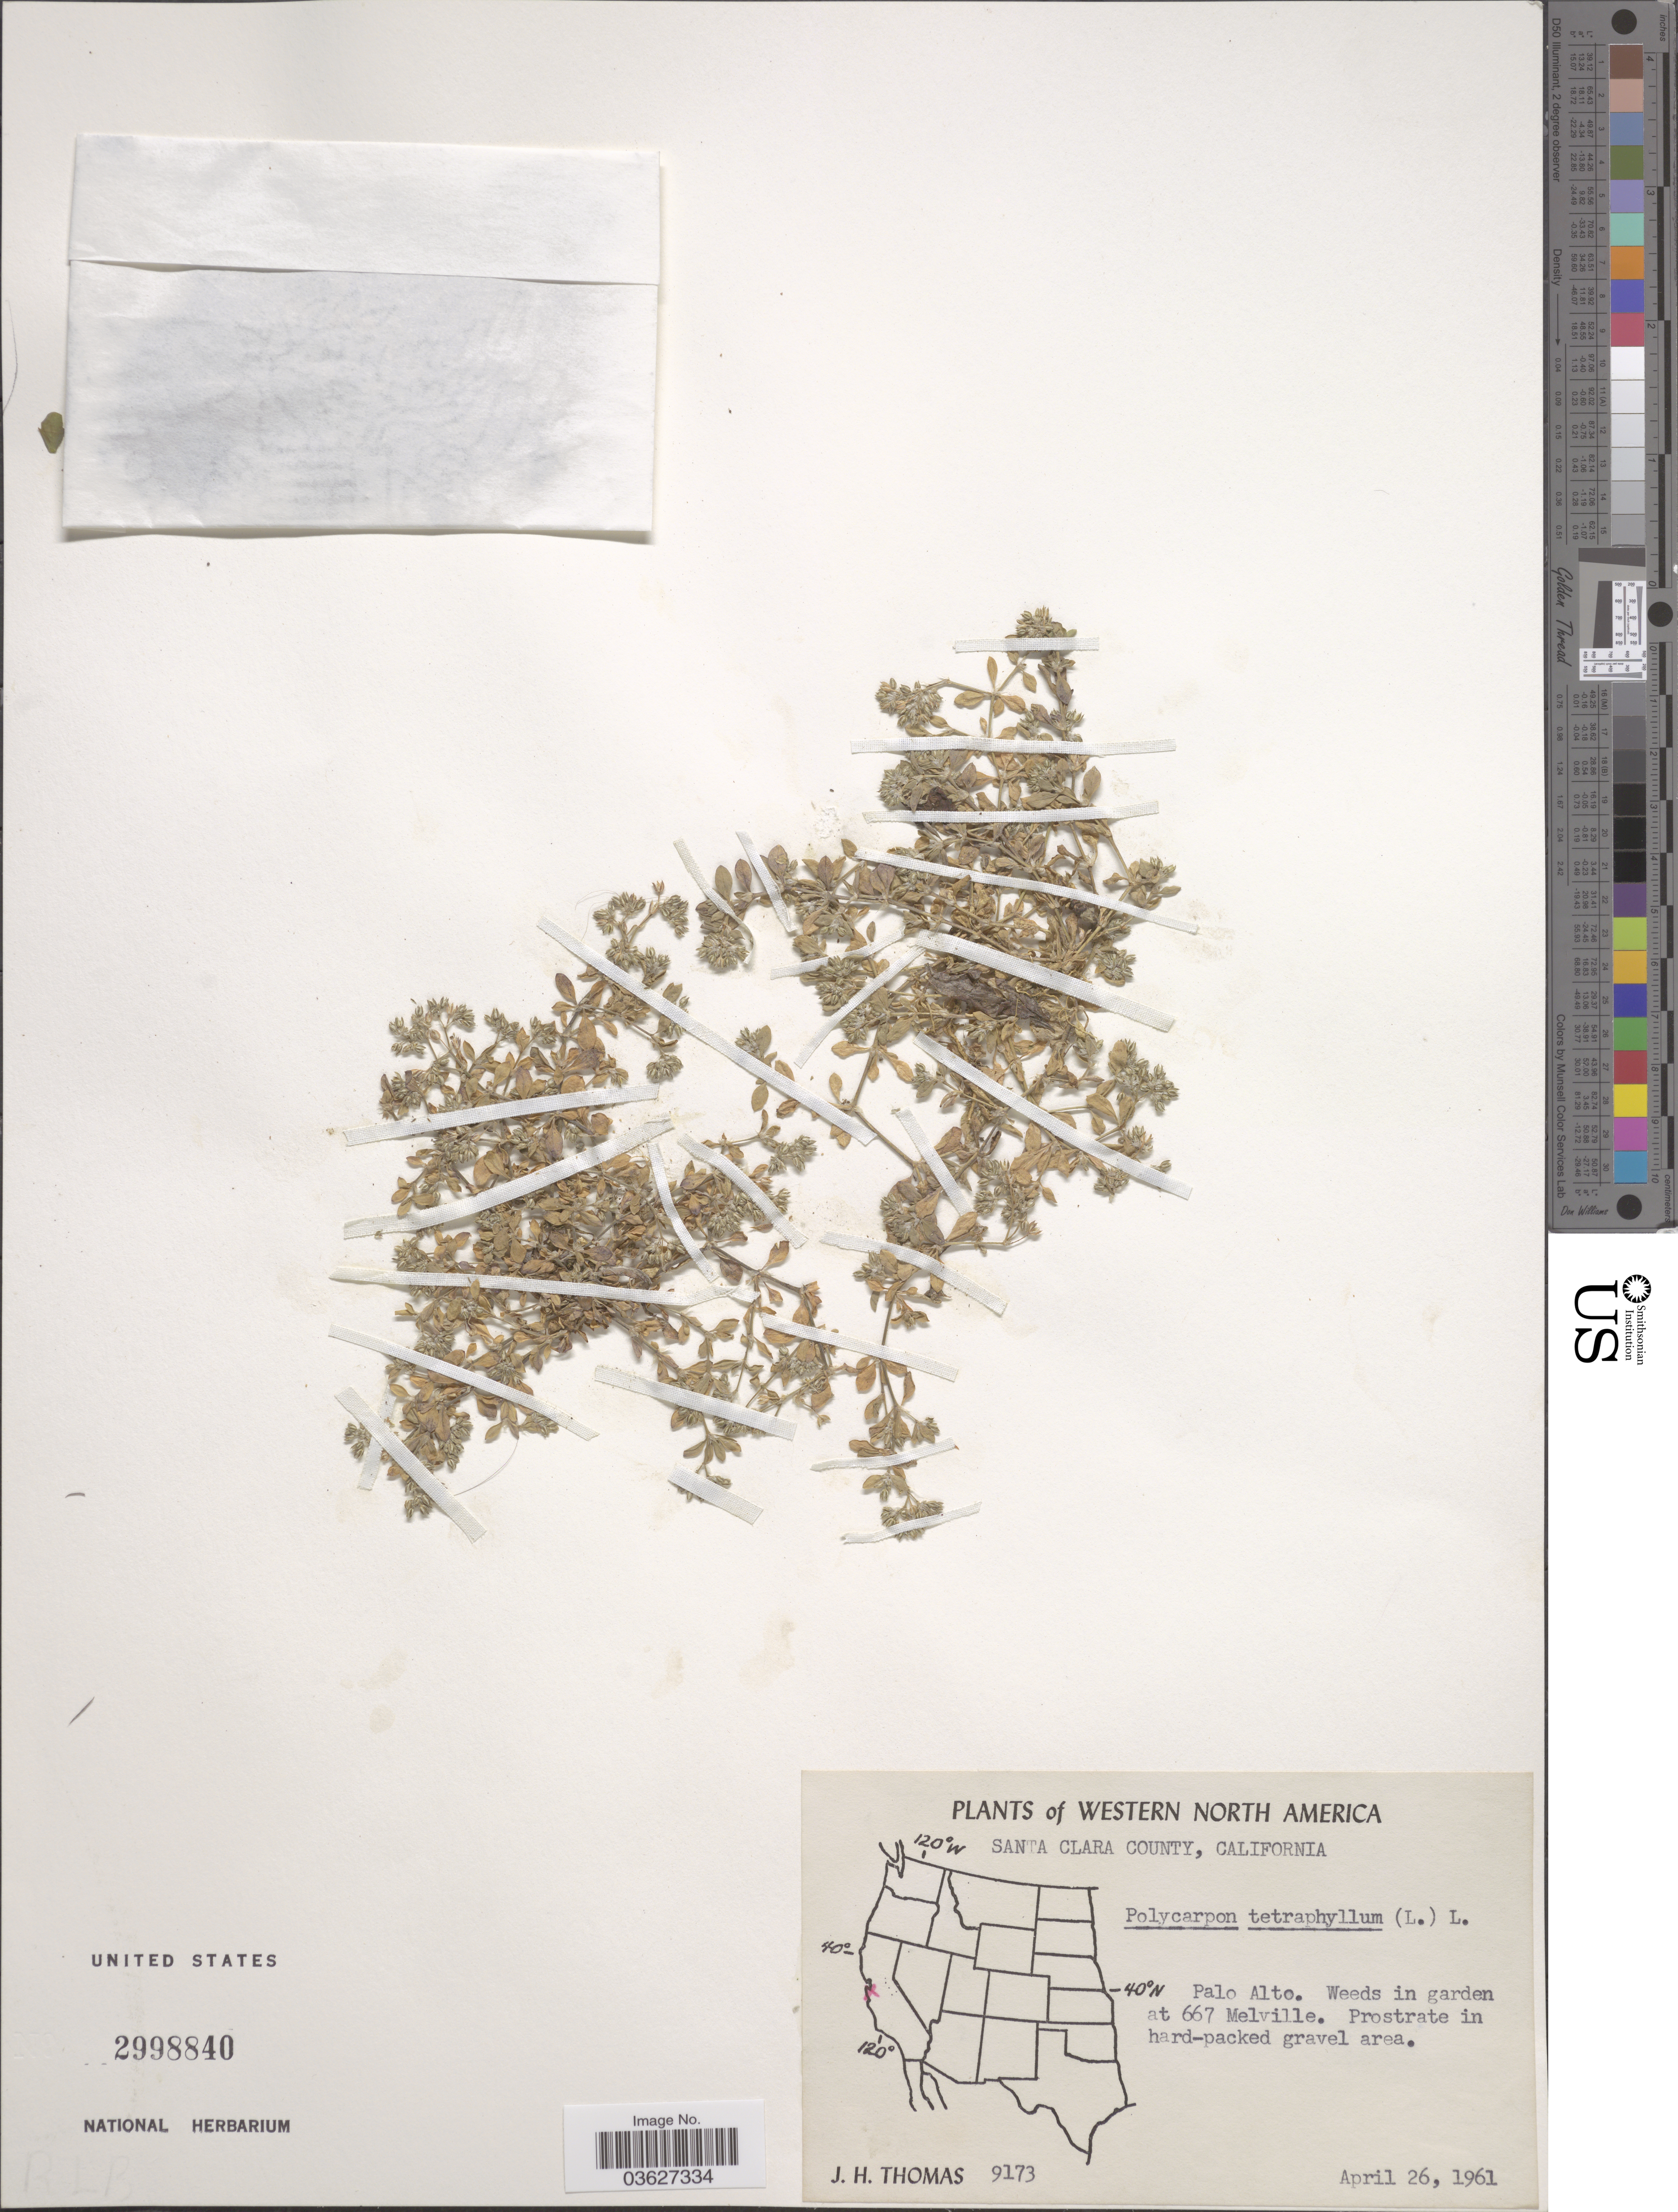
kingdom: Plantae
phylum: Tracheophyta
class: Magnoliopsida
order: Caryophyllales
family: Caryophyllaceae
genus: Polycarpon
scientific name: Polycarpon tetraphyllum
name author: (L.) L.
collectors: J. H. Thomas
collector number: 9173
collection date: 1961-04-26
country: United States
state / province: California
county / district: Santa Clara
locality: Western North America. Santa Clara County. Palo Alto. Weeds in garden at 667 Melville.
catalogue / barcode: US 2998840